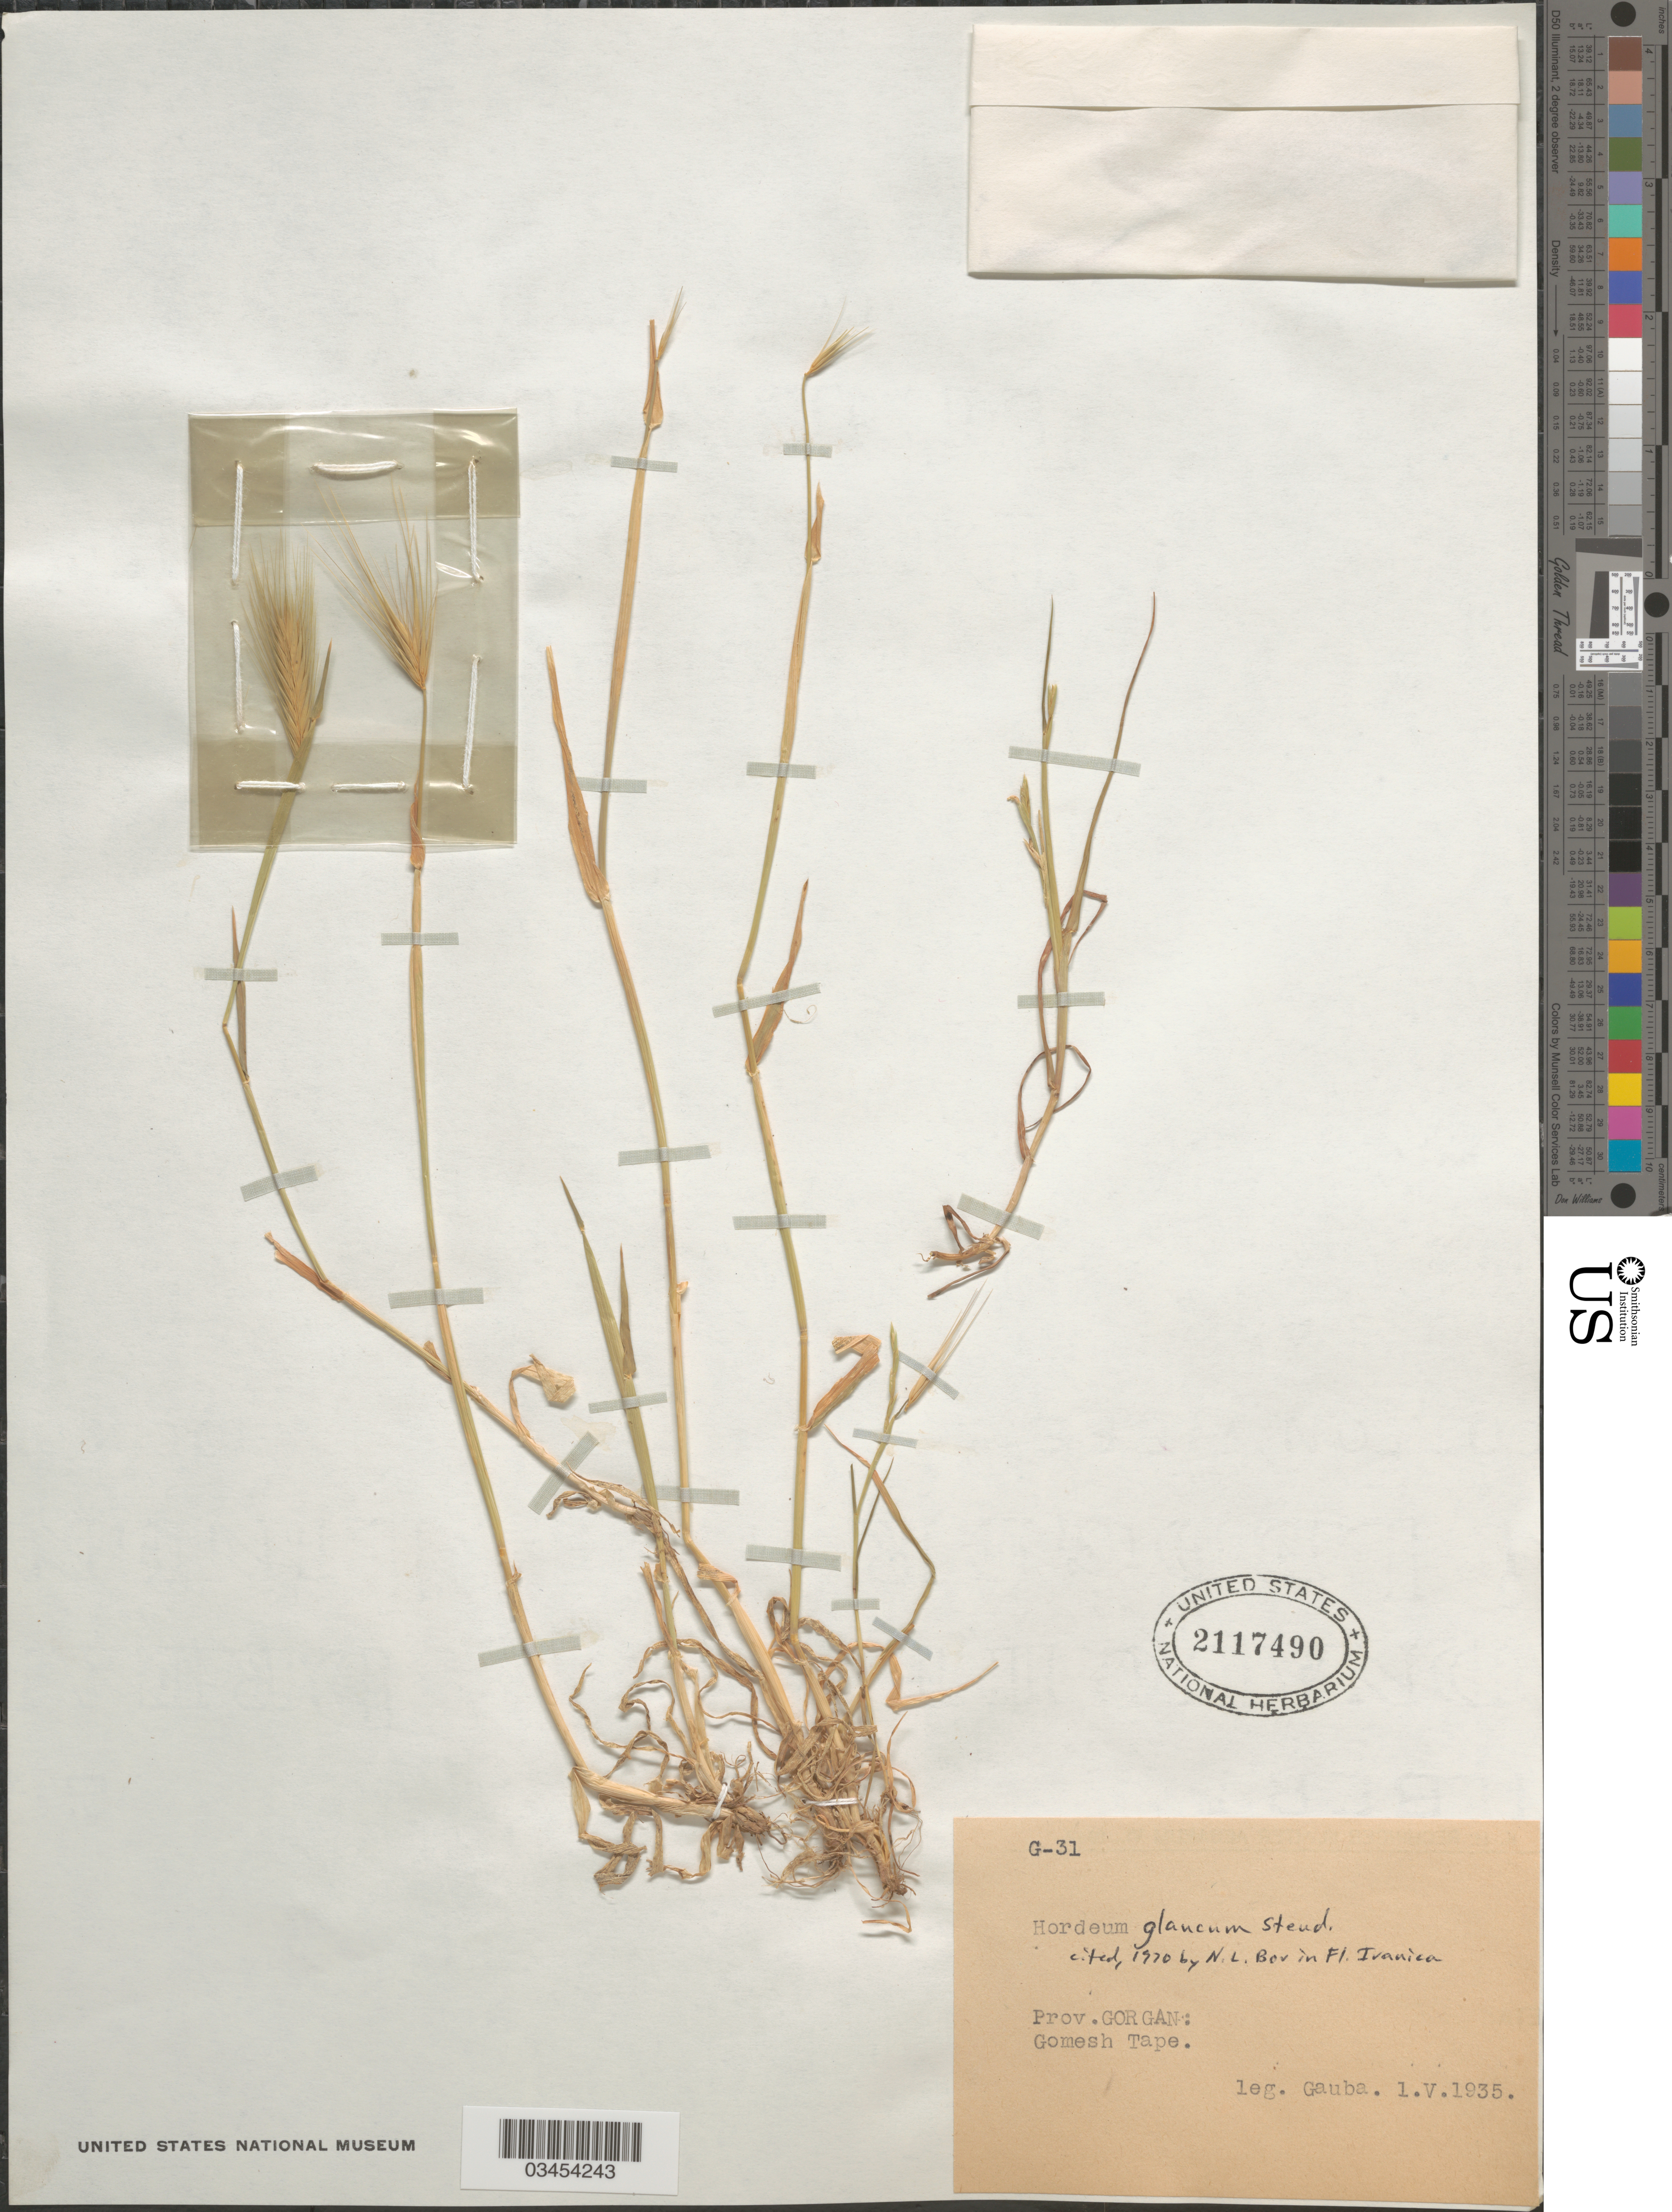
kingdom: Plantae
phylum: Tracheophyta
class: Liliopsida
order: Poales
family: Poaceae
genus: Hordeum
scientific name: Hordeum murinum subsp. glaucum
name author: (Steud.) Tzvelev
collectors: E. Gauba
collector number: G-31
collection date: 1935-05-01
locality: Prov. Gorgan: Gomesh Tape.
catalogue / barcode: US 2117490